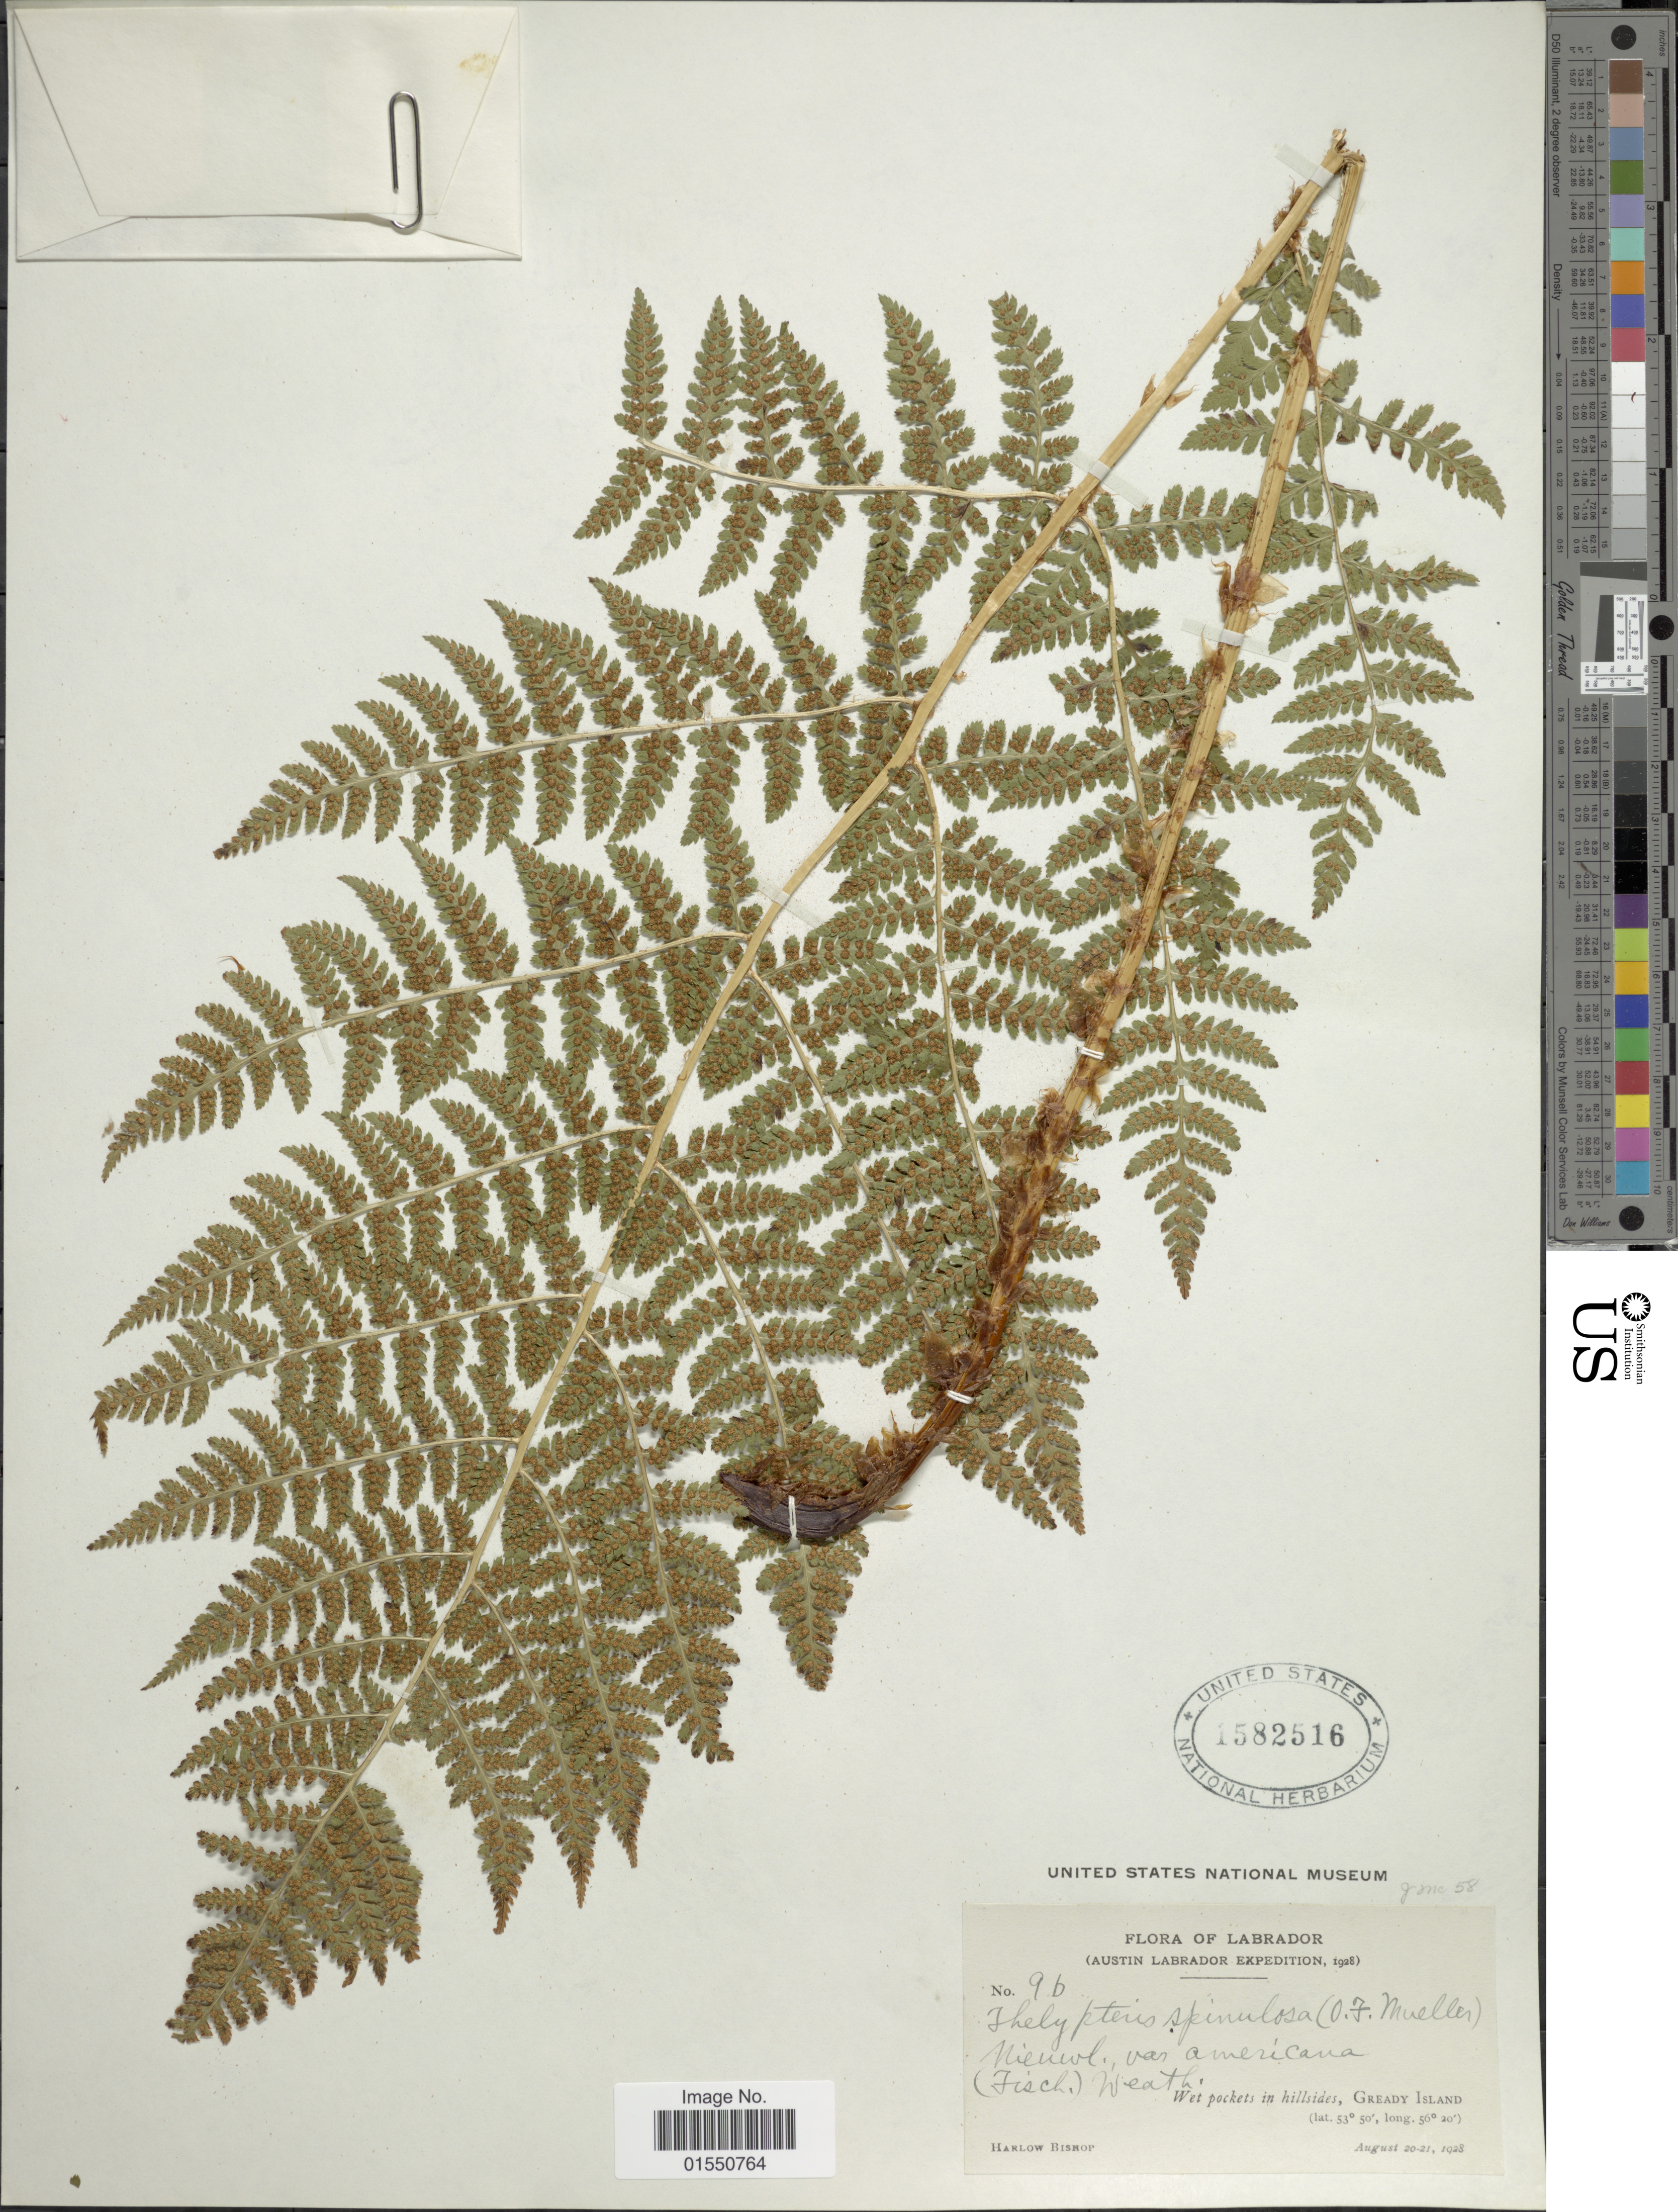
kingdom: Plantae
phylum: Tracheophyta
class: Polypodiopsida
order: Polypodiales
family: Dryopteridaceae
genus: Dryopteris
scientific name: Dryopteris expansa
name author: (C. Presl) Fraser-Jenk. & Jermy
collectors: H. Bishop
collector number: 9b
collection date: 1928-08-20/1928-08-21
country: Canada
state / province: Newfoundland and Labrador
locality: Labrador, Wet pockets in hillsides, Gready Island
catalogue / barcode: US 1582516